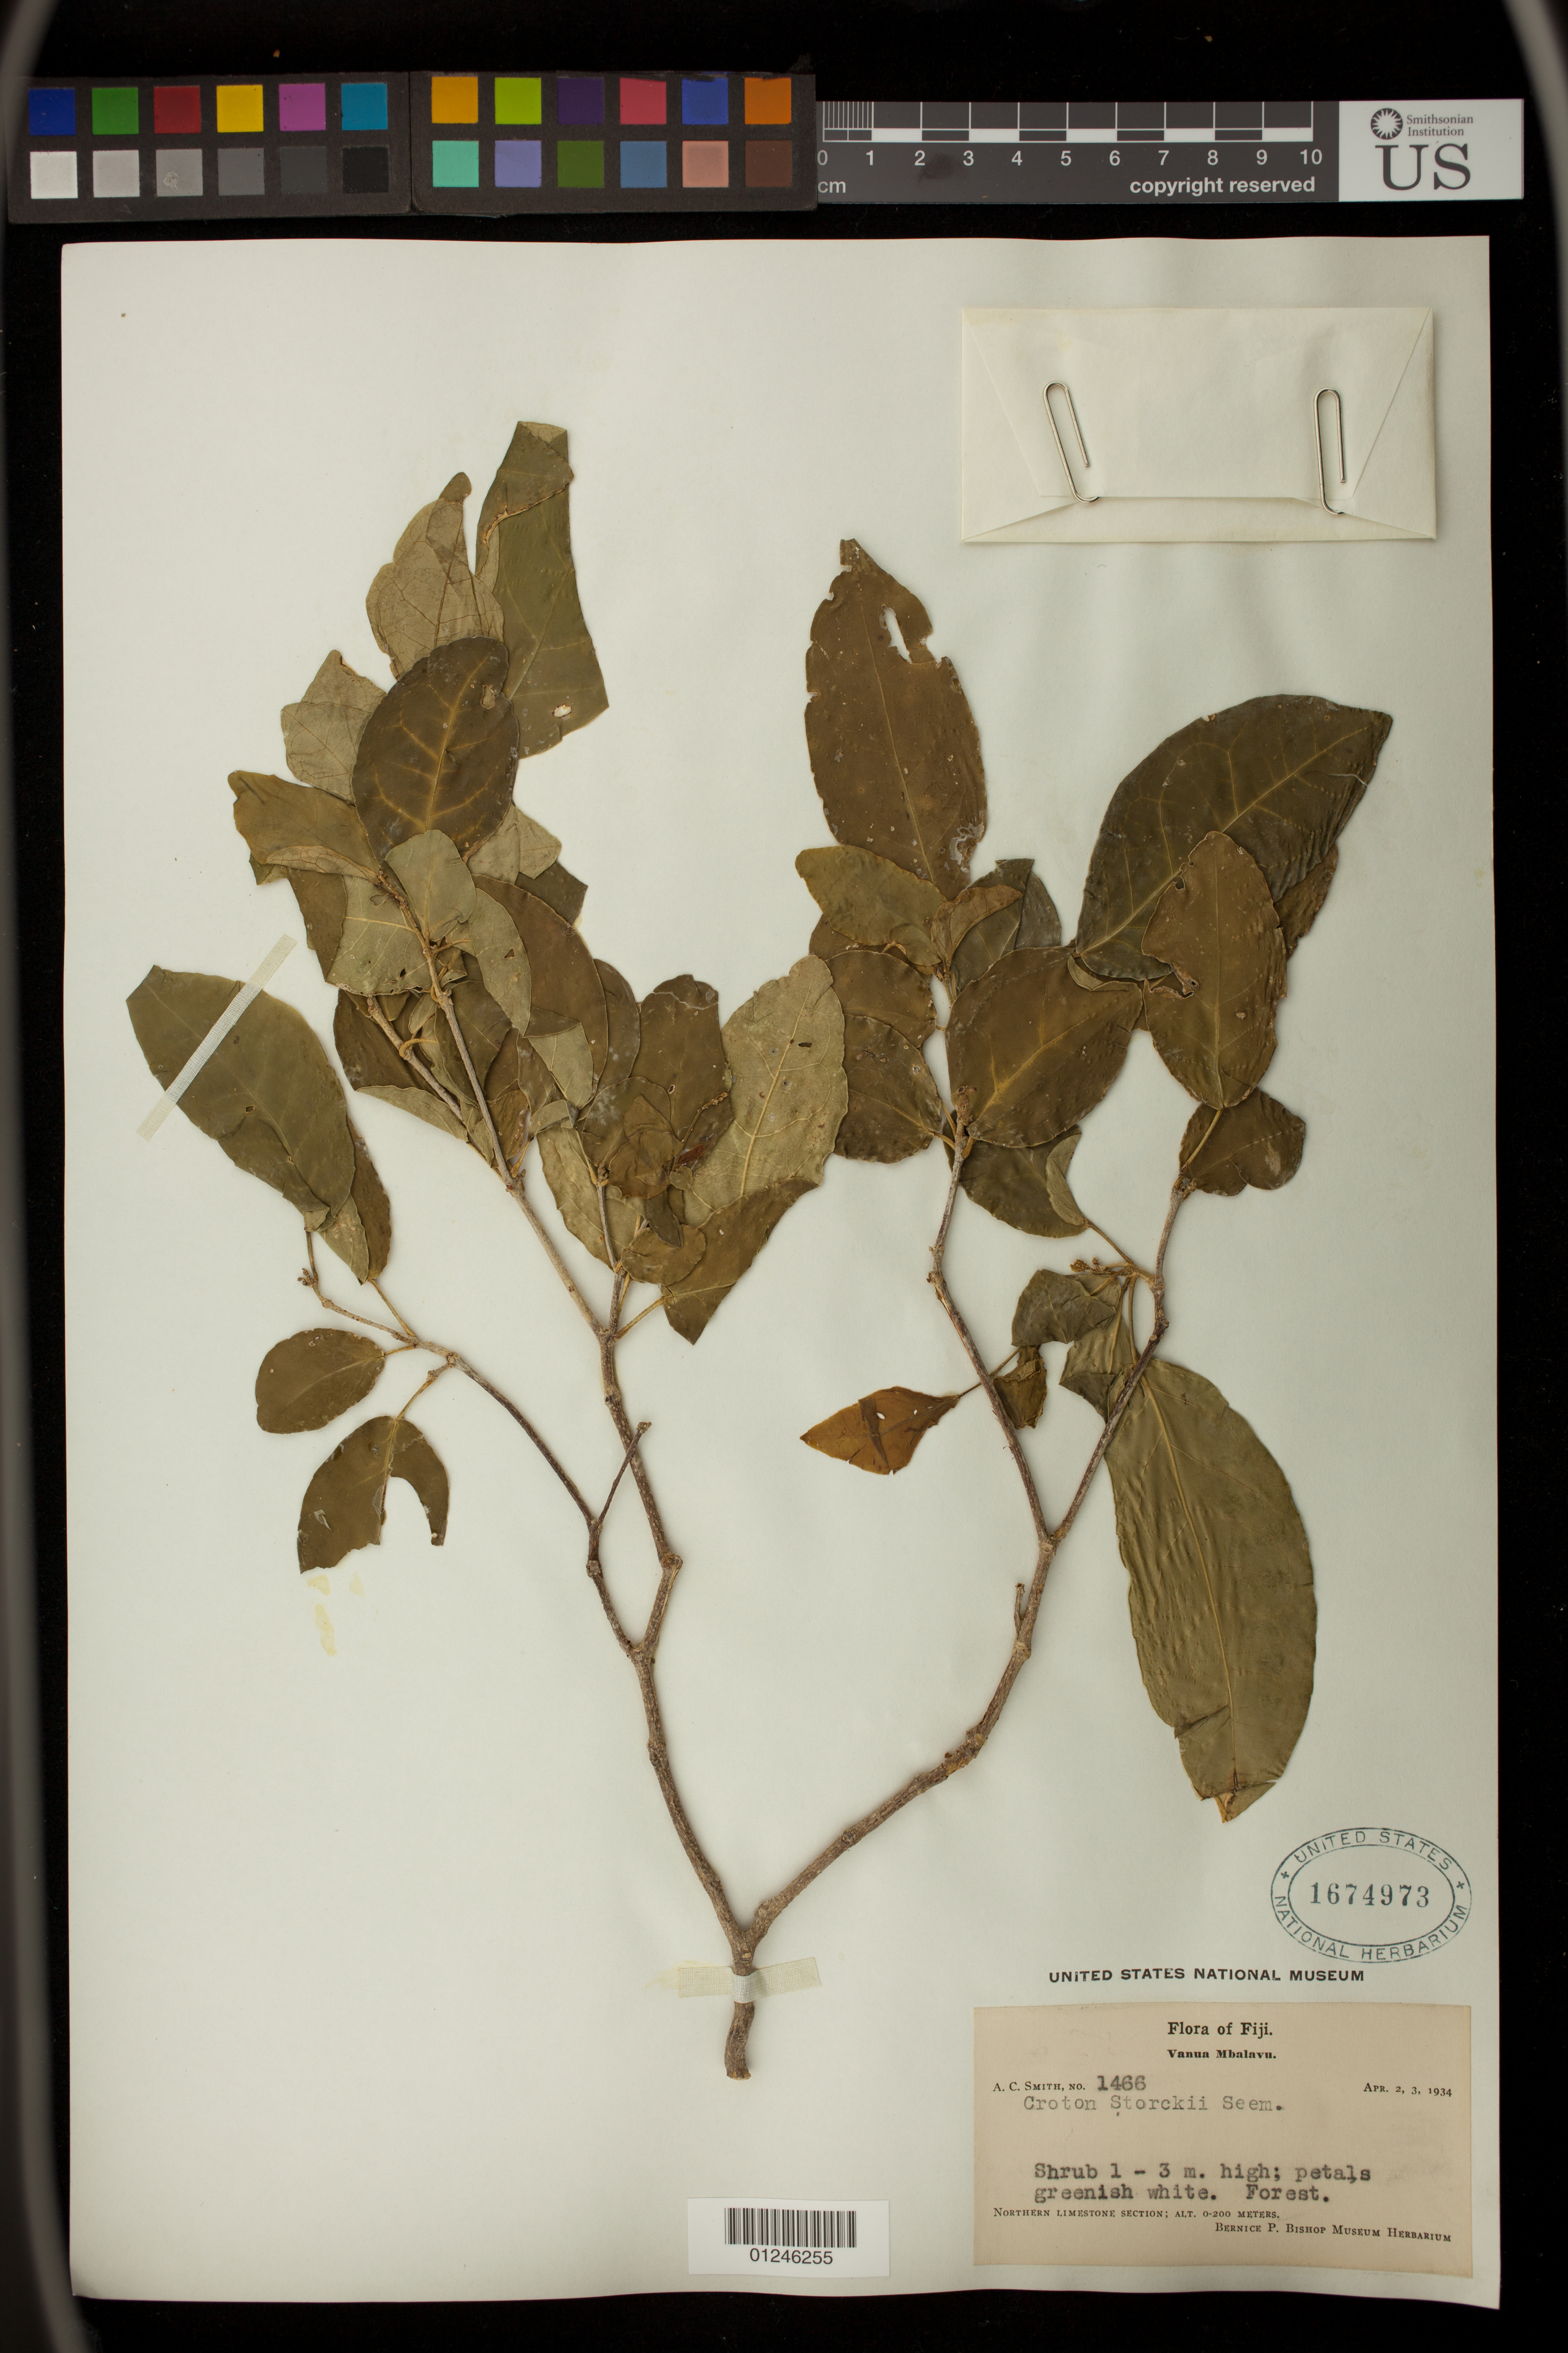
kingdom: Plantae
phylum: Tracheophyta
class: Magnoliopsida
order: Malpighiales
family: Euphorbiaceae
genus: Croton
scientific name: Croton storckii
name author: Seem.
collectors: A. C. Smith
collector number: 1466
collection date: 1934-04-02/1934-04-03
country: Fiji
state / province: Eastern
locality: Vanua Mbalavu, northern limestone section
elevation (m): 0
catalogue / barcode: US 1674973